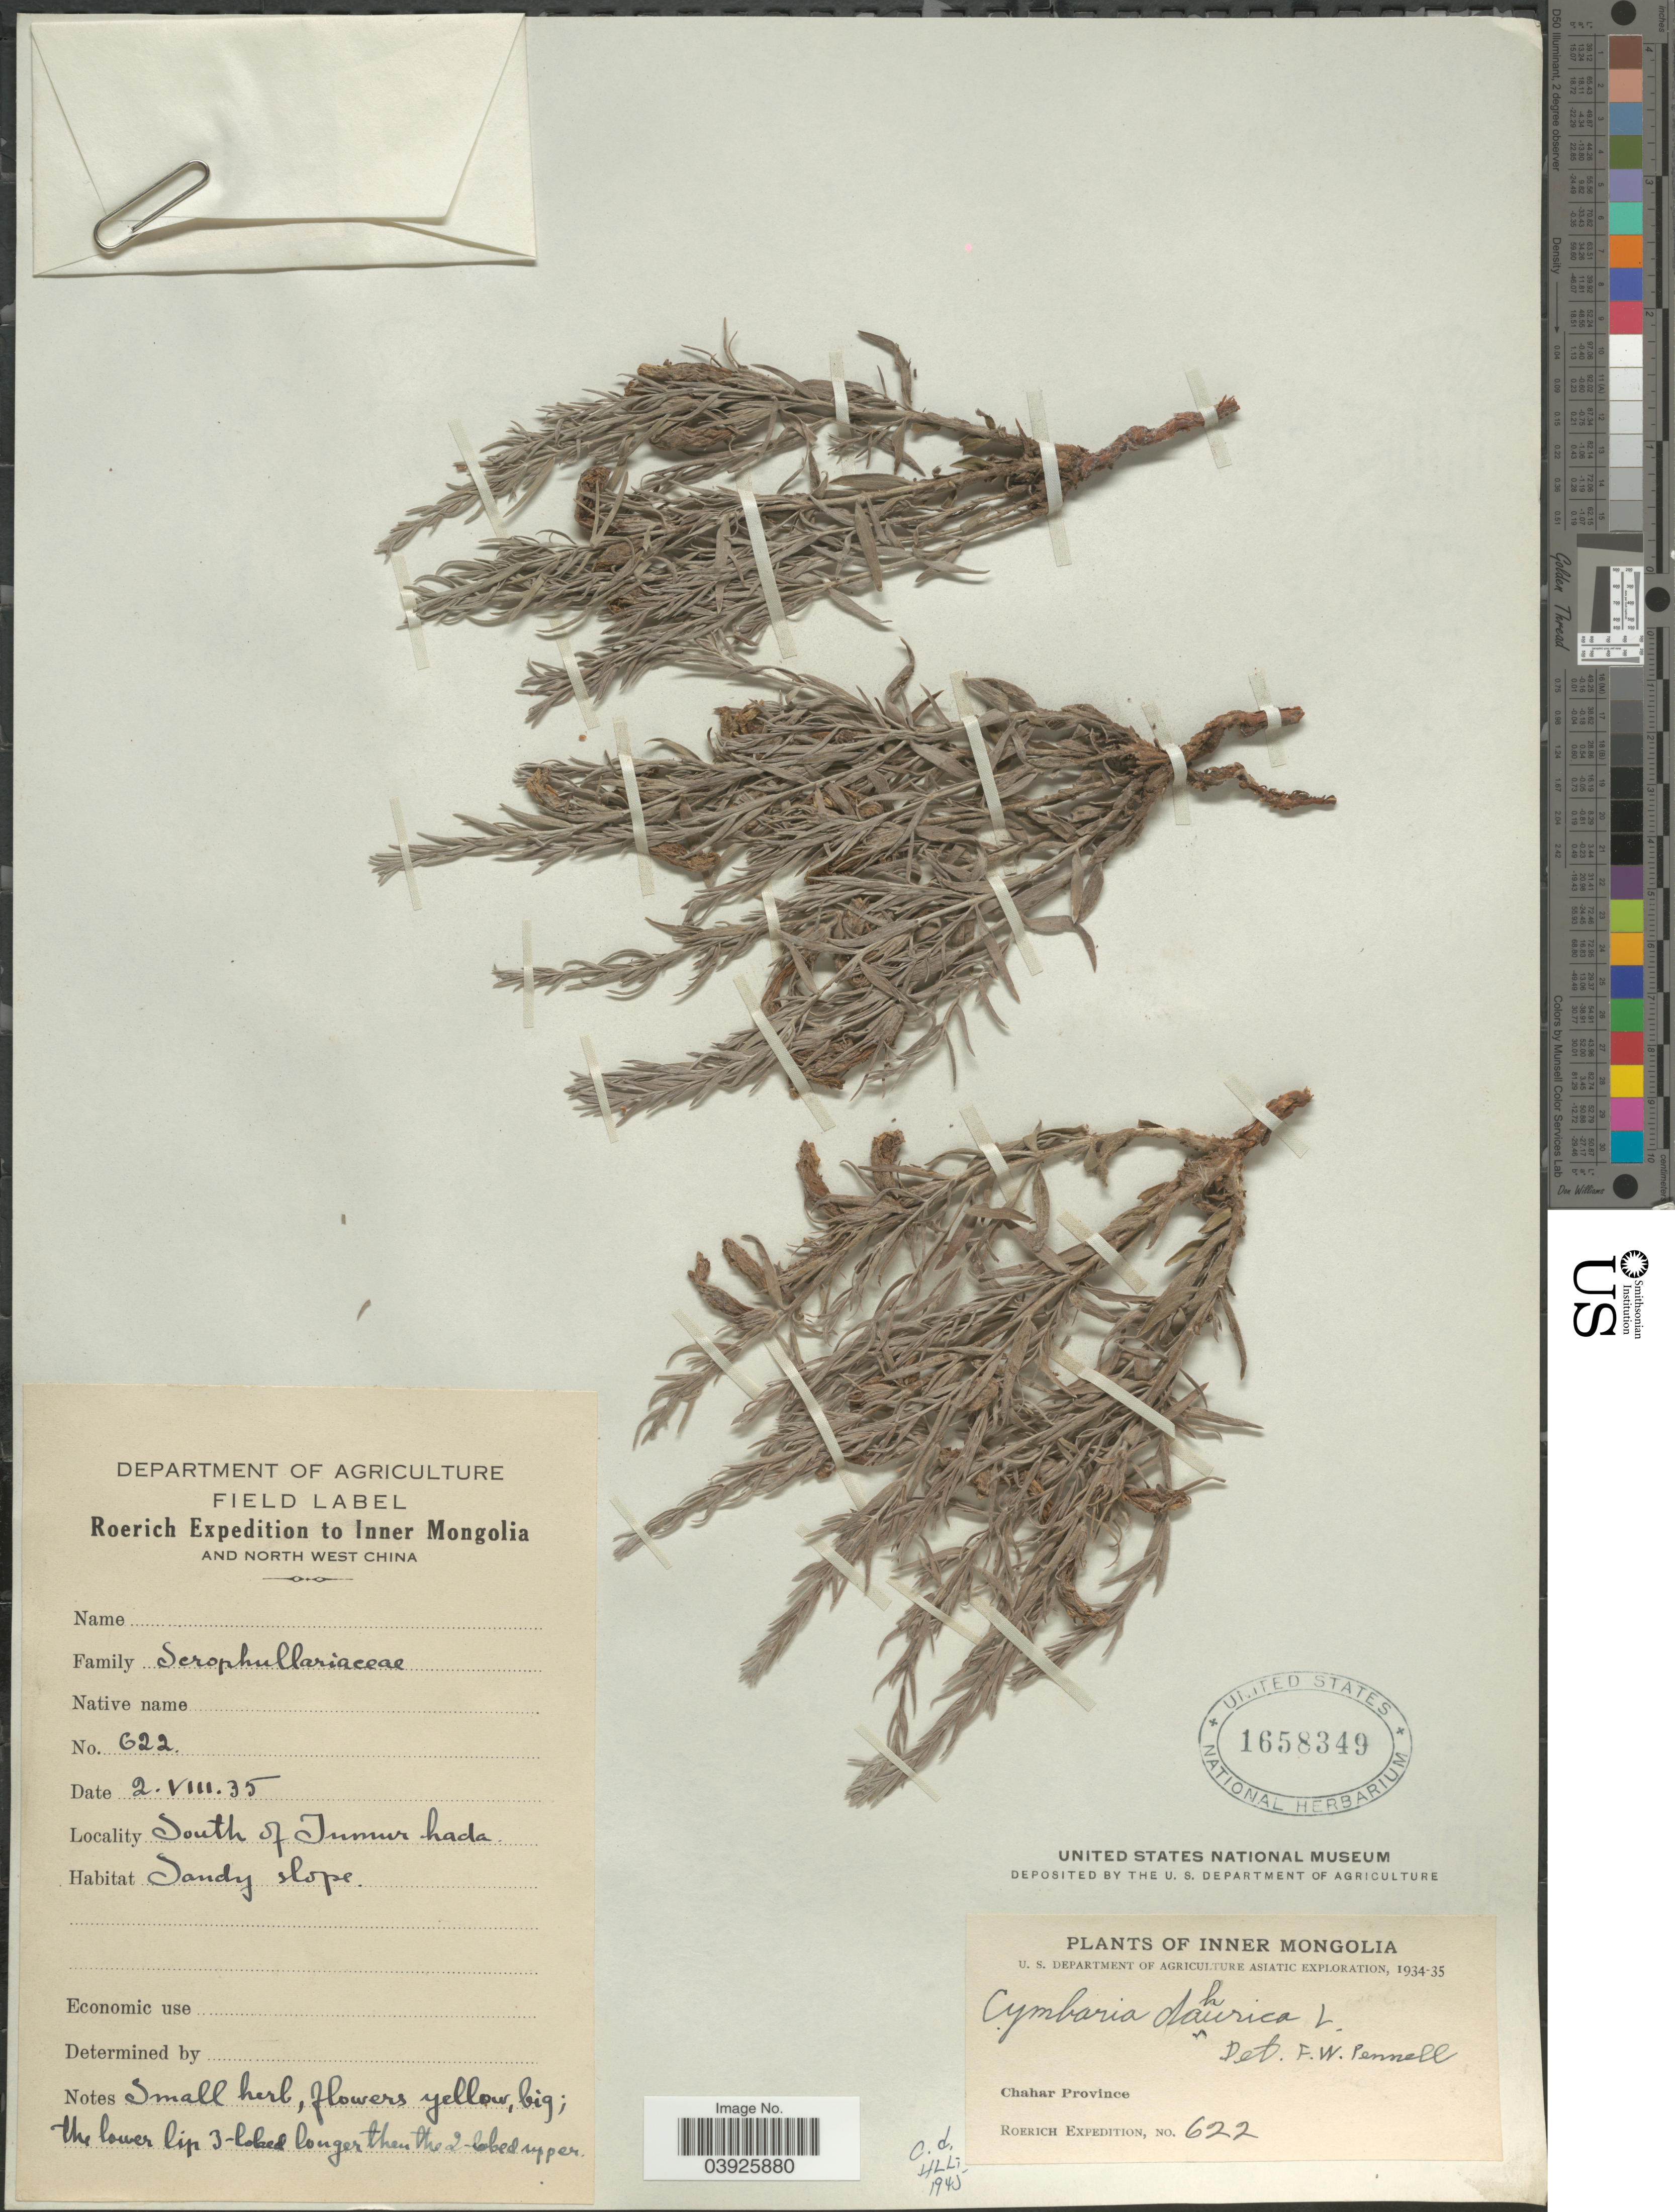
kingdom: Plantae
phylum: Tracheophyta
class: Magnoliopsida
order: Lamiales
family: Orobanchaceae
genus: Cymbaria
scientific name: Cymbaria daurica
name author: L.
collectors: Roerich Expedition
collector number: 622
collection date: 1935-08-02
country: China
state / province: Nei Monggol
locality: Inner Mongolia and North West China. South of Jumur hada. Chahar Province.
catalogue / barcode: US 1658349